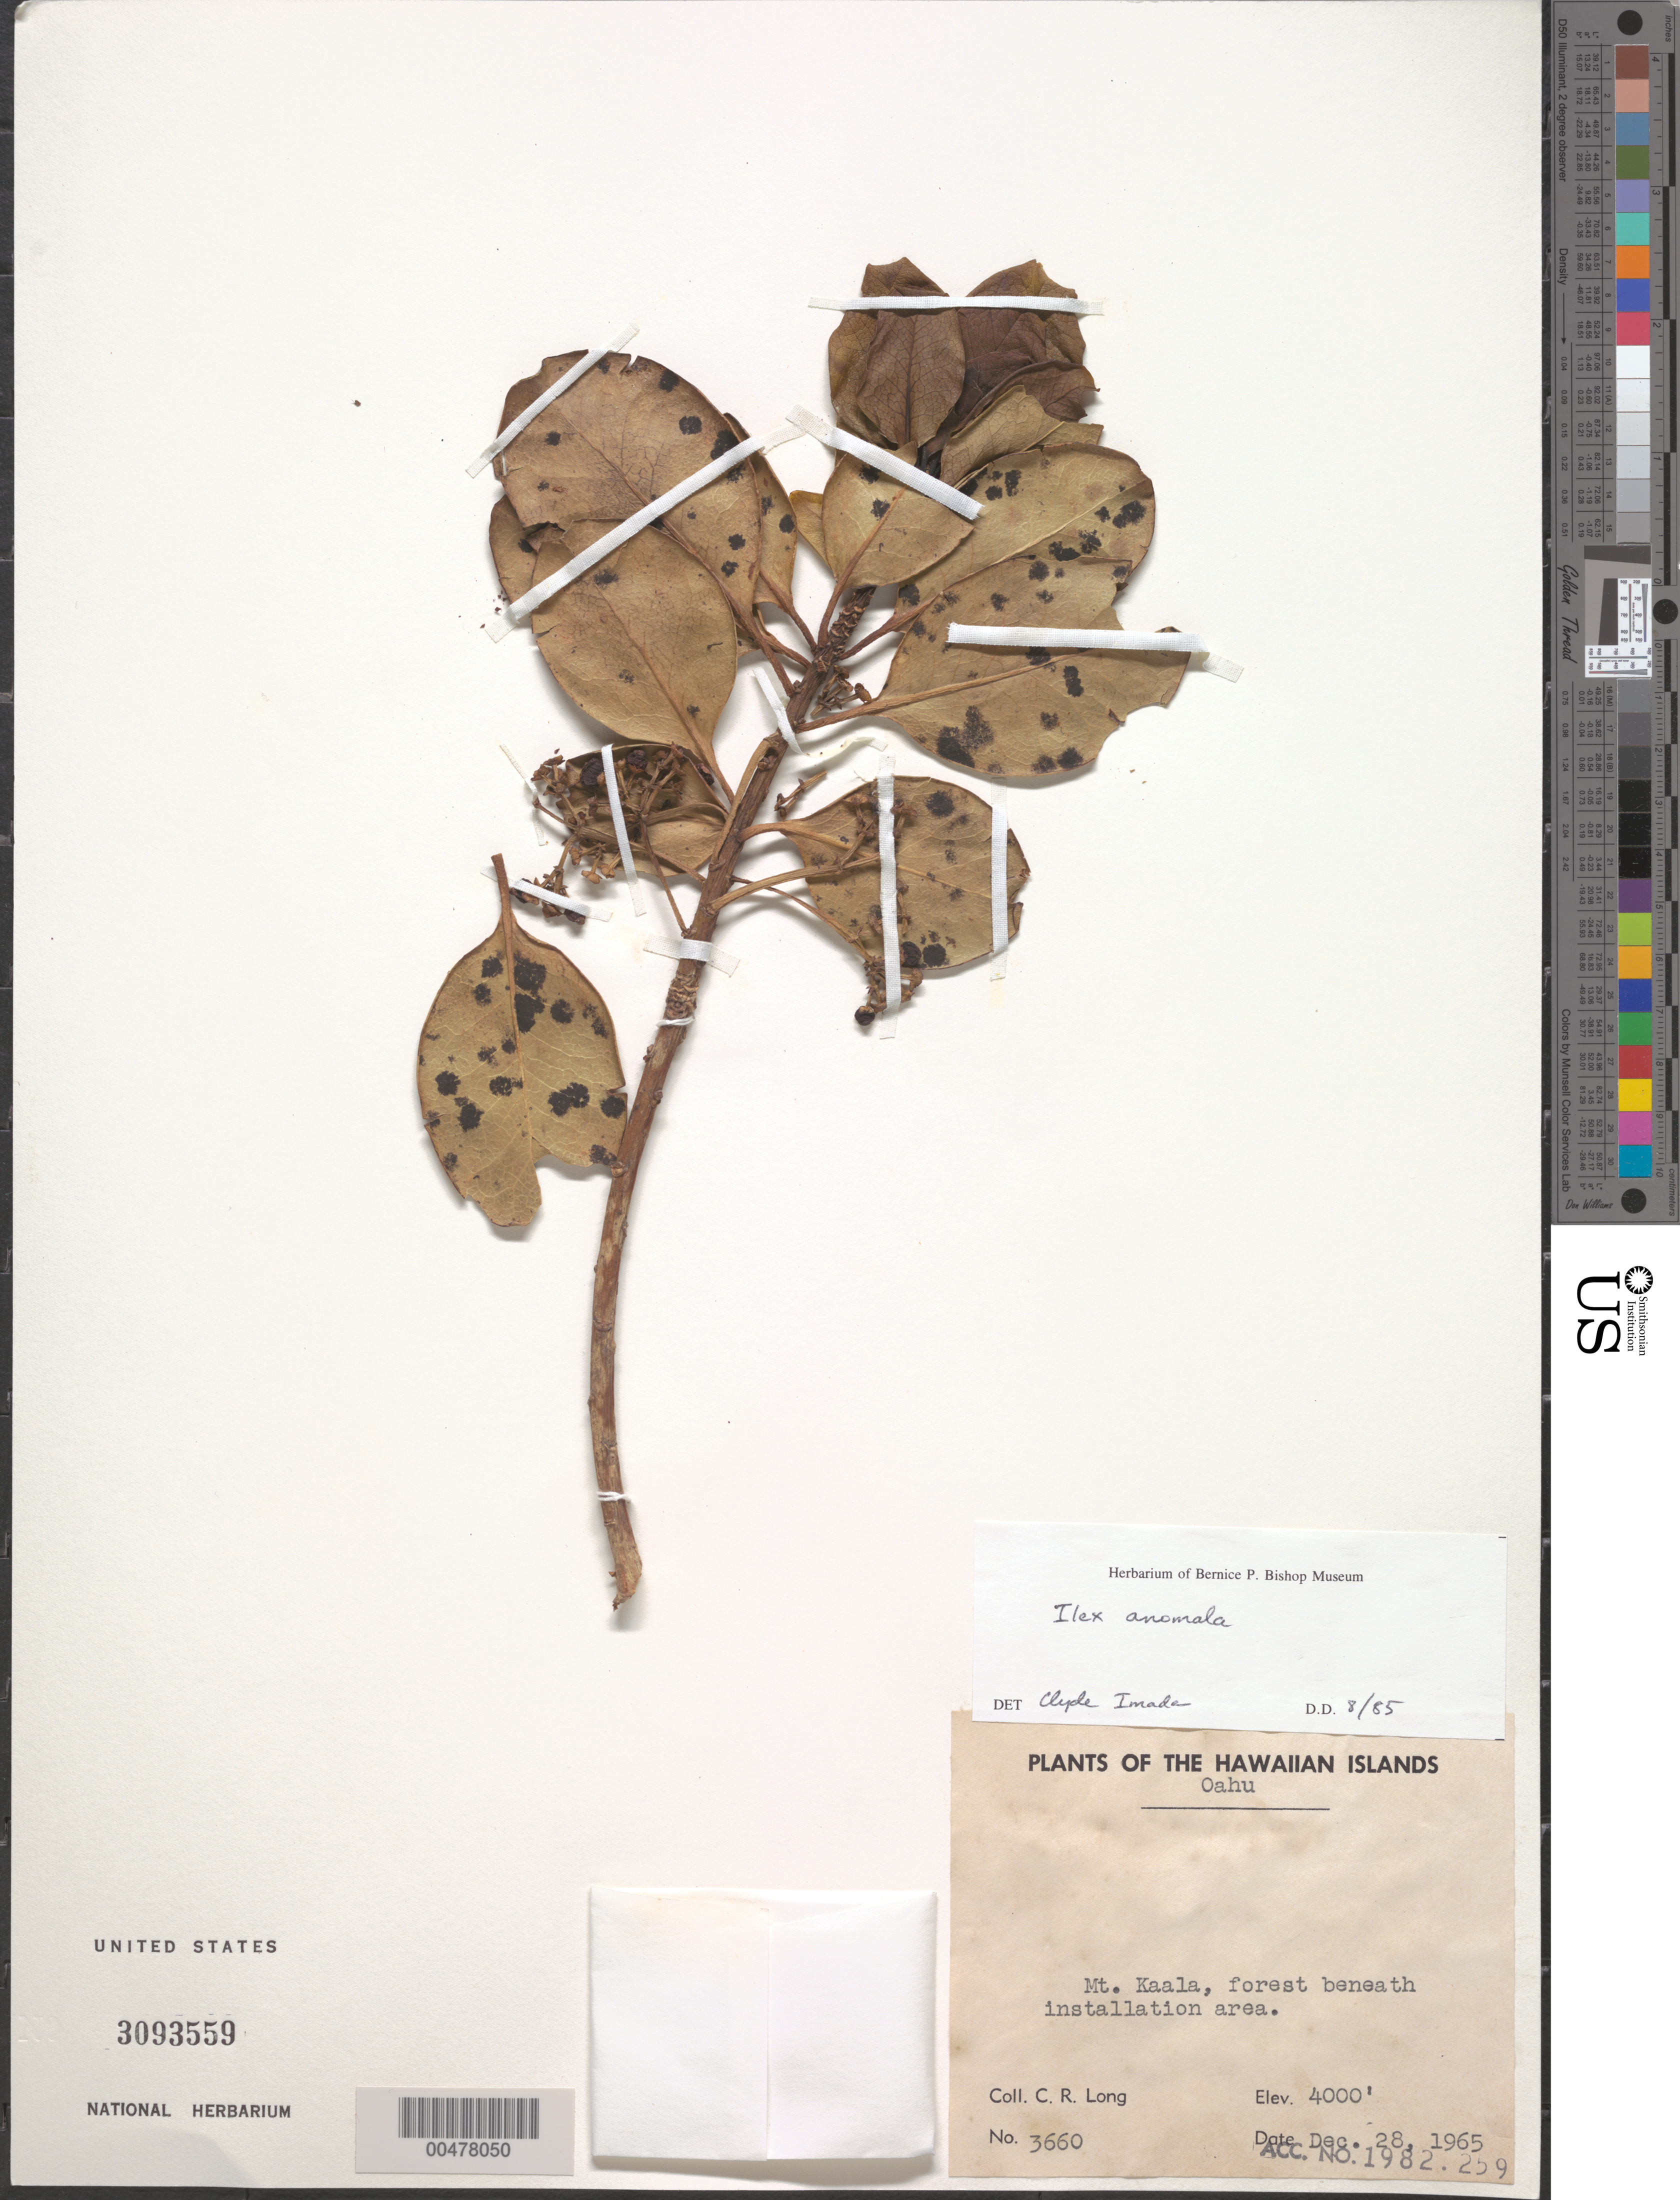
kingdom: Plantae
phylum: Tracheophyta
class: Magnoliopsida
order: Aquifoliales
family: Aquifoliaceae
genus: Ilex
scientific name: Ilex anomala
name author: Hook. & Arn.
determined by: Imada, C. T.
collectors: C. Long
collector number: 3660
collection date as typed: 28 Dec 1965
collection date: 1965-12-28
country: United States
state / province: Hawaii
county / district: Honolulu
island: Oahu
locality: Mt Kaala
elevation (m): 1219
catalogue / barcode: US 3093559